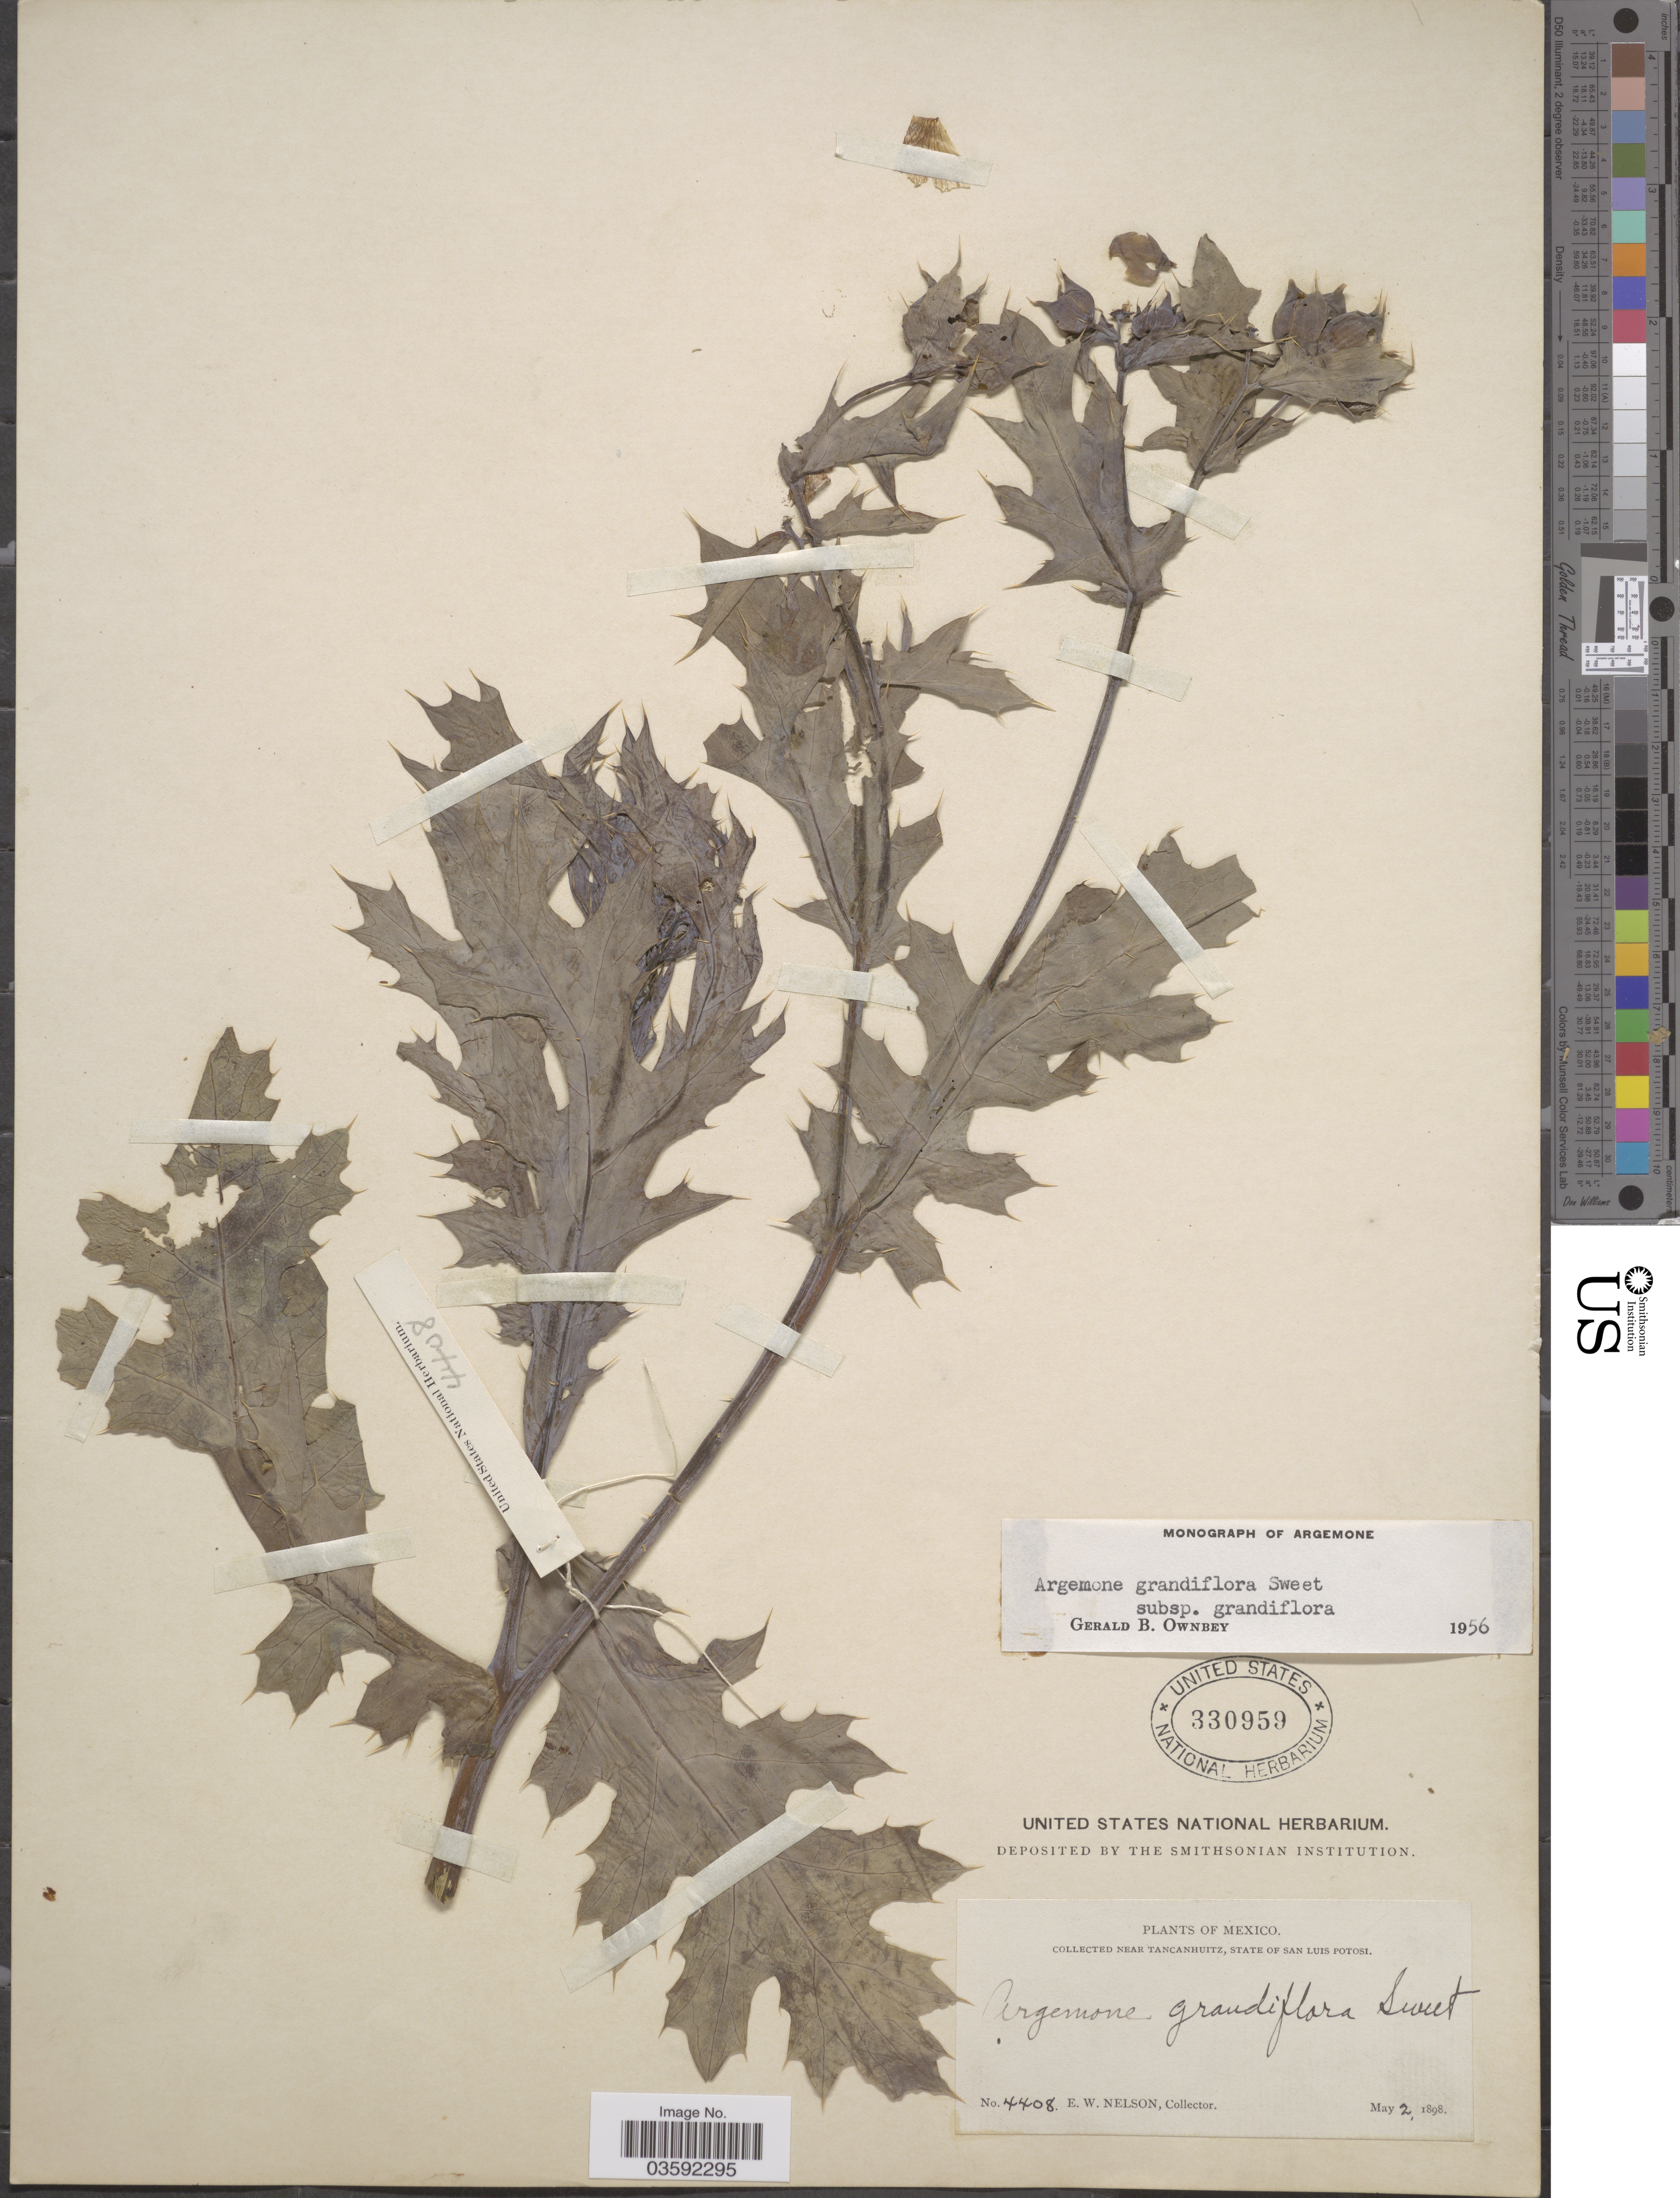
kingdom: Plantae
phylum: Tracheophyta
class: Magnoliopsida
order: Ranunculales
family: Papaveraceae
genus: Argemone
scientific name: Argemone grandiflora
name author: Sweet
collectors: E. W. Nelson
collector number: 4408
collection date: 1898-05-02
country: Mexico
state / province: San Luis Potosí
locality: Near Tancanhuitz.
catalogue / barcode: US 330959